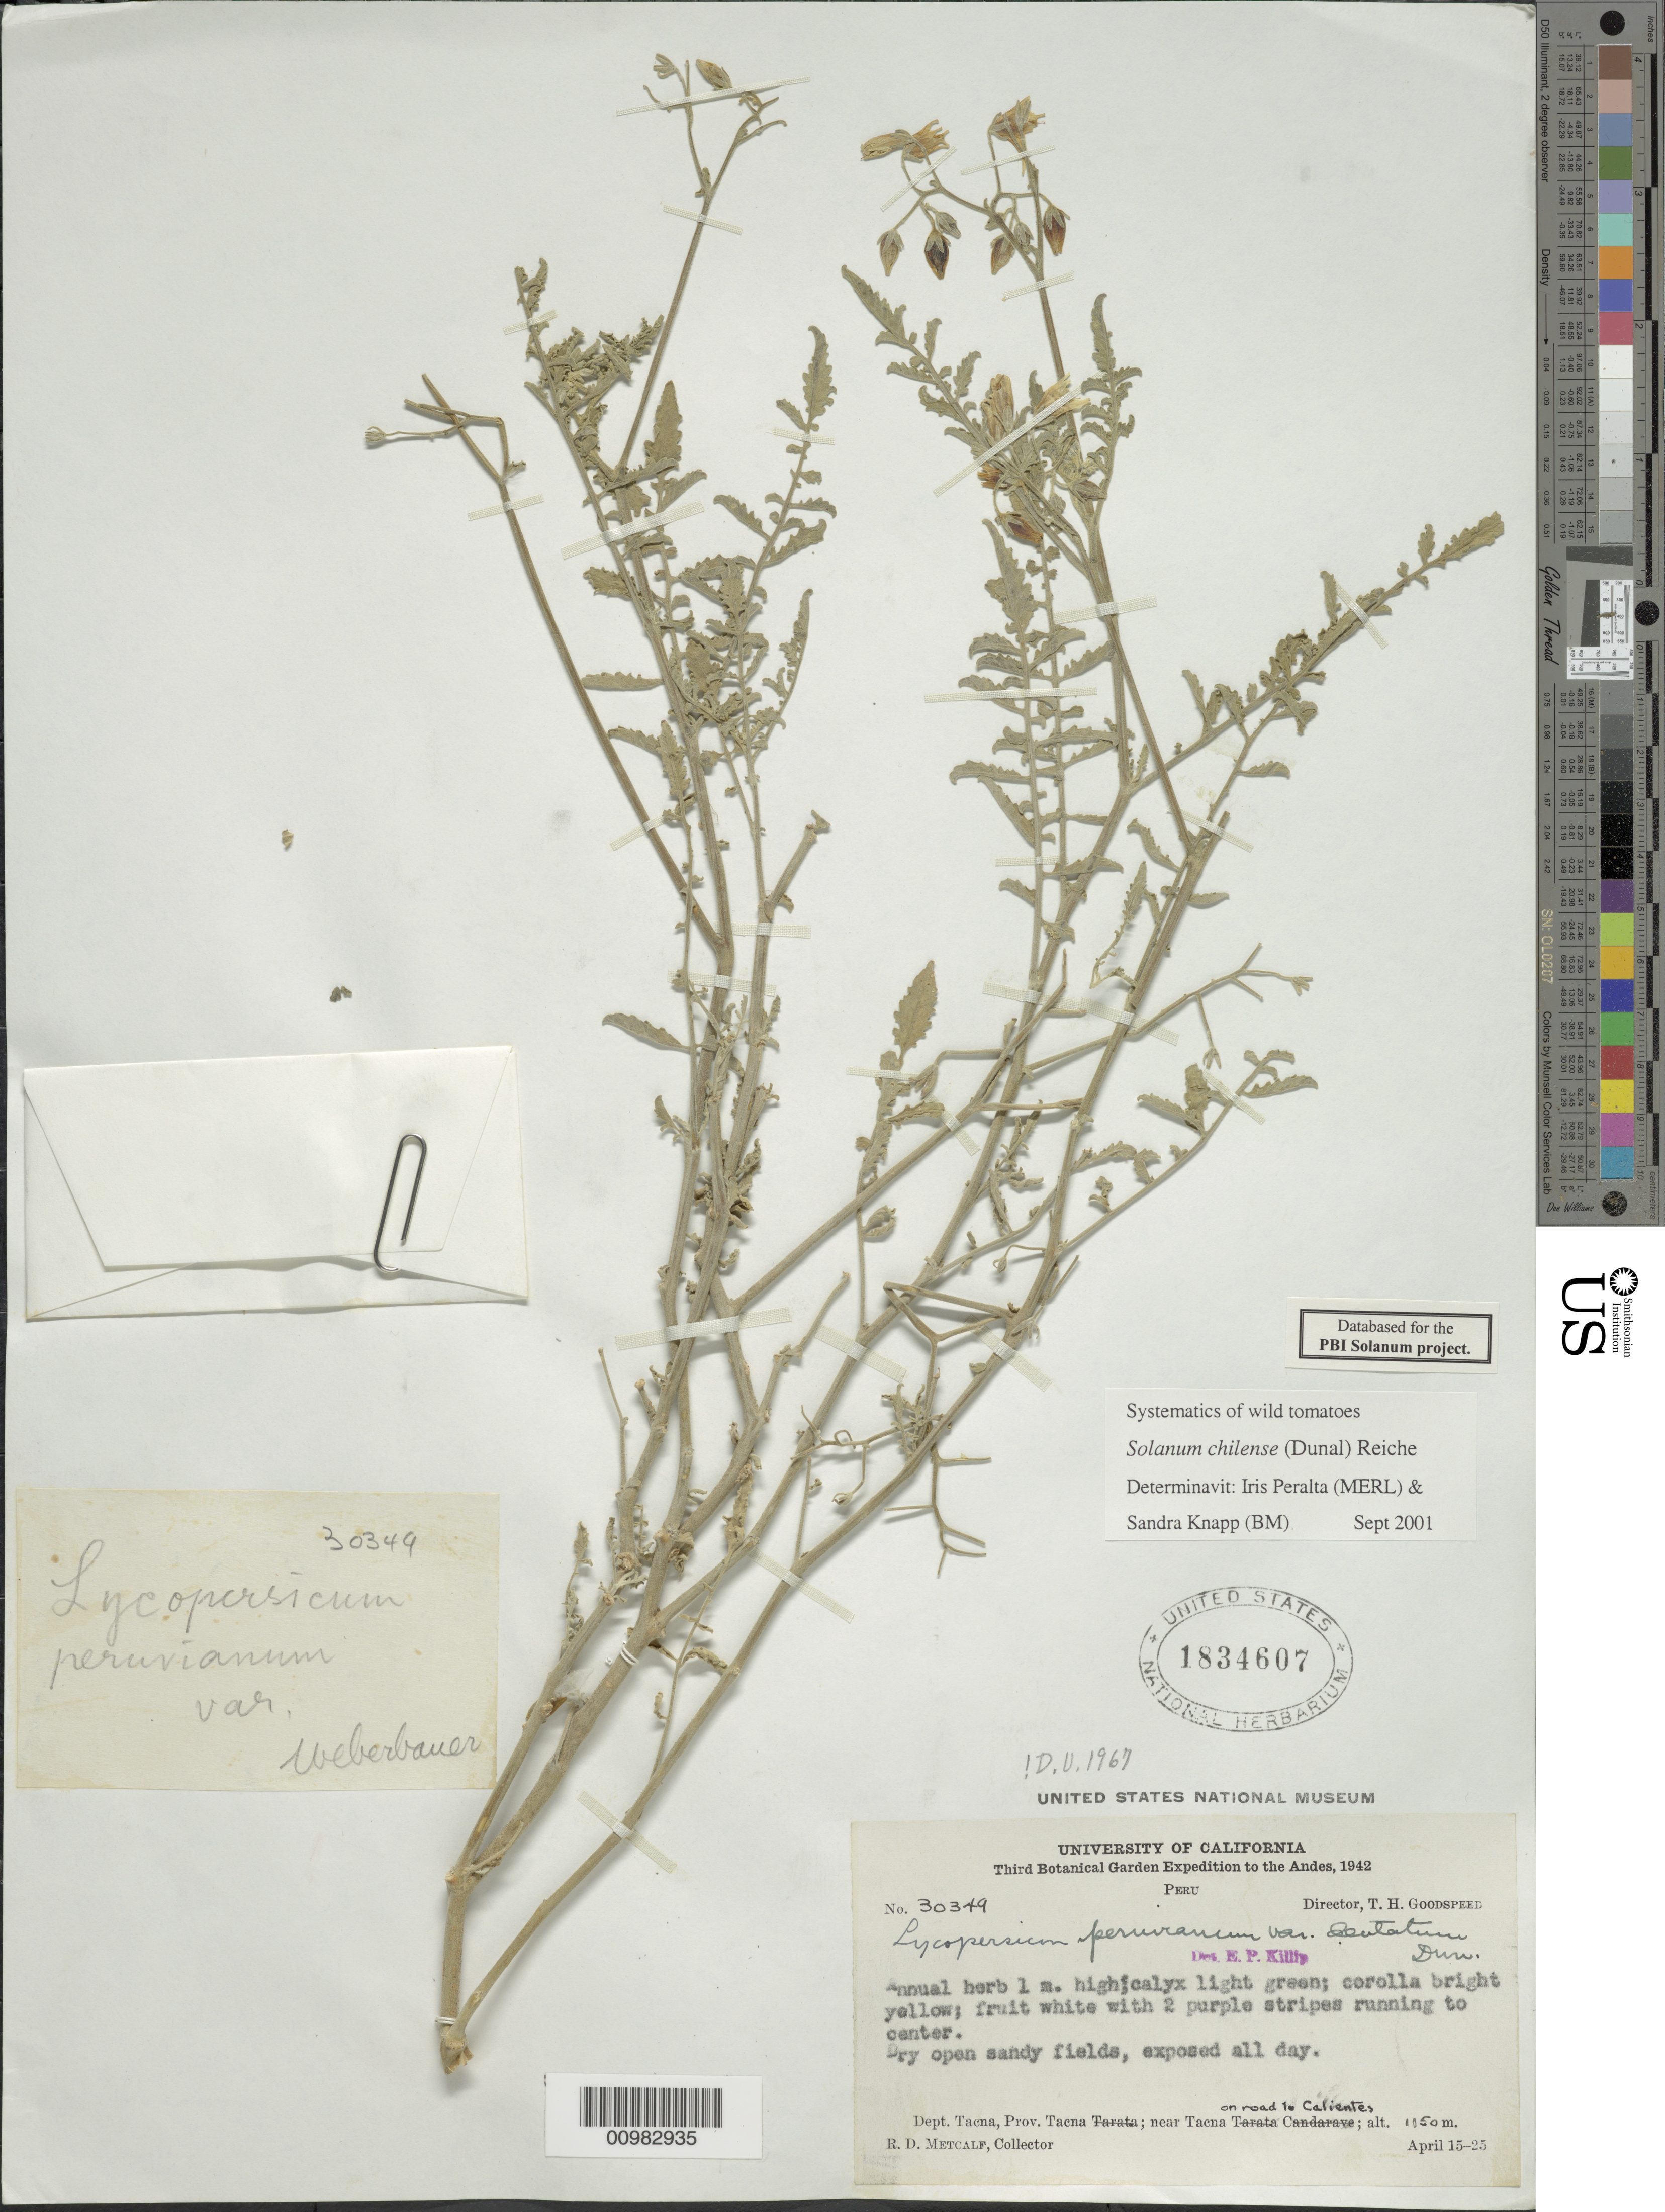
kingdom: Plantae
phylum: Tracheophyta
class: Magnoliopsida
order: Solanales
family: Solanaceae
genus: Solanum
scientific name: Solanum chilense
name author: (Dunal) Reiche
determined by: Peralta, Iris E.; Knapp, S. D.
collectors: R. D. Metcalf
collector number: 30349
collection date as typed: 15 Apr 1942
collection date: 1942-04-15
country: Peru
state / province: Tacna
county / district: Tacna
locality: near Tacna on road to Calientes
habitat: dry sandy open fields, exposed all day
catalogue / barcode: US 1834607